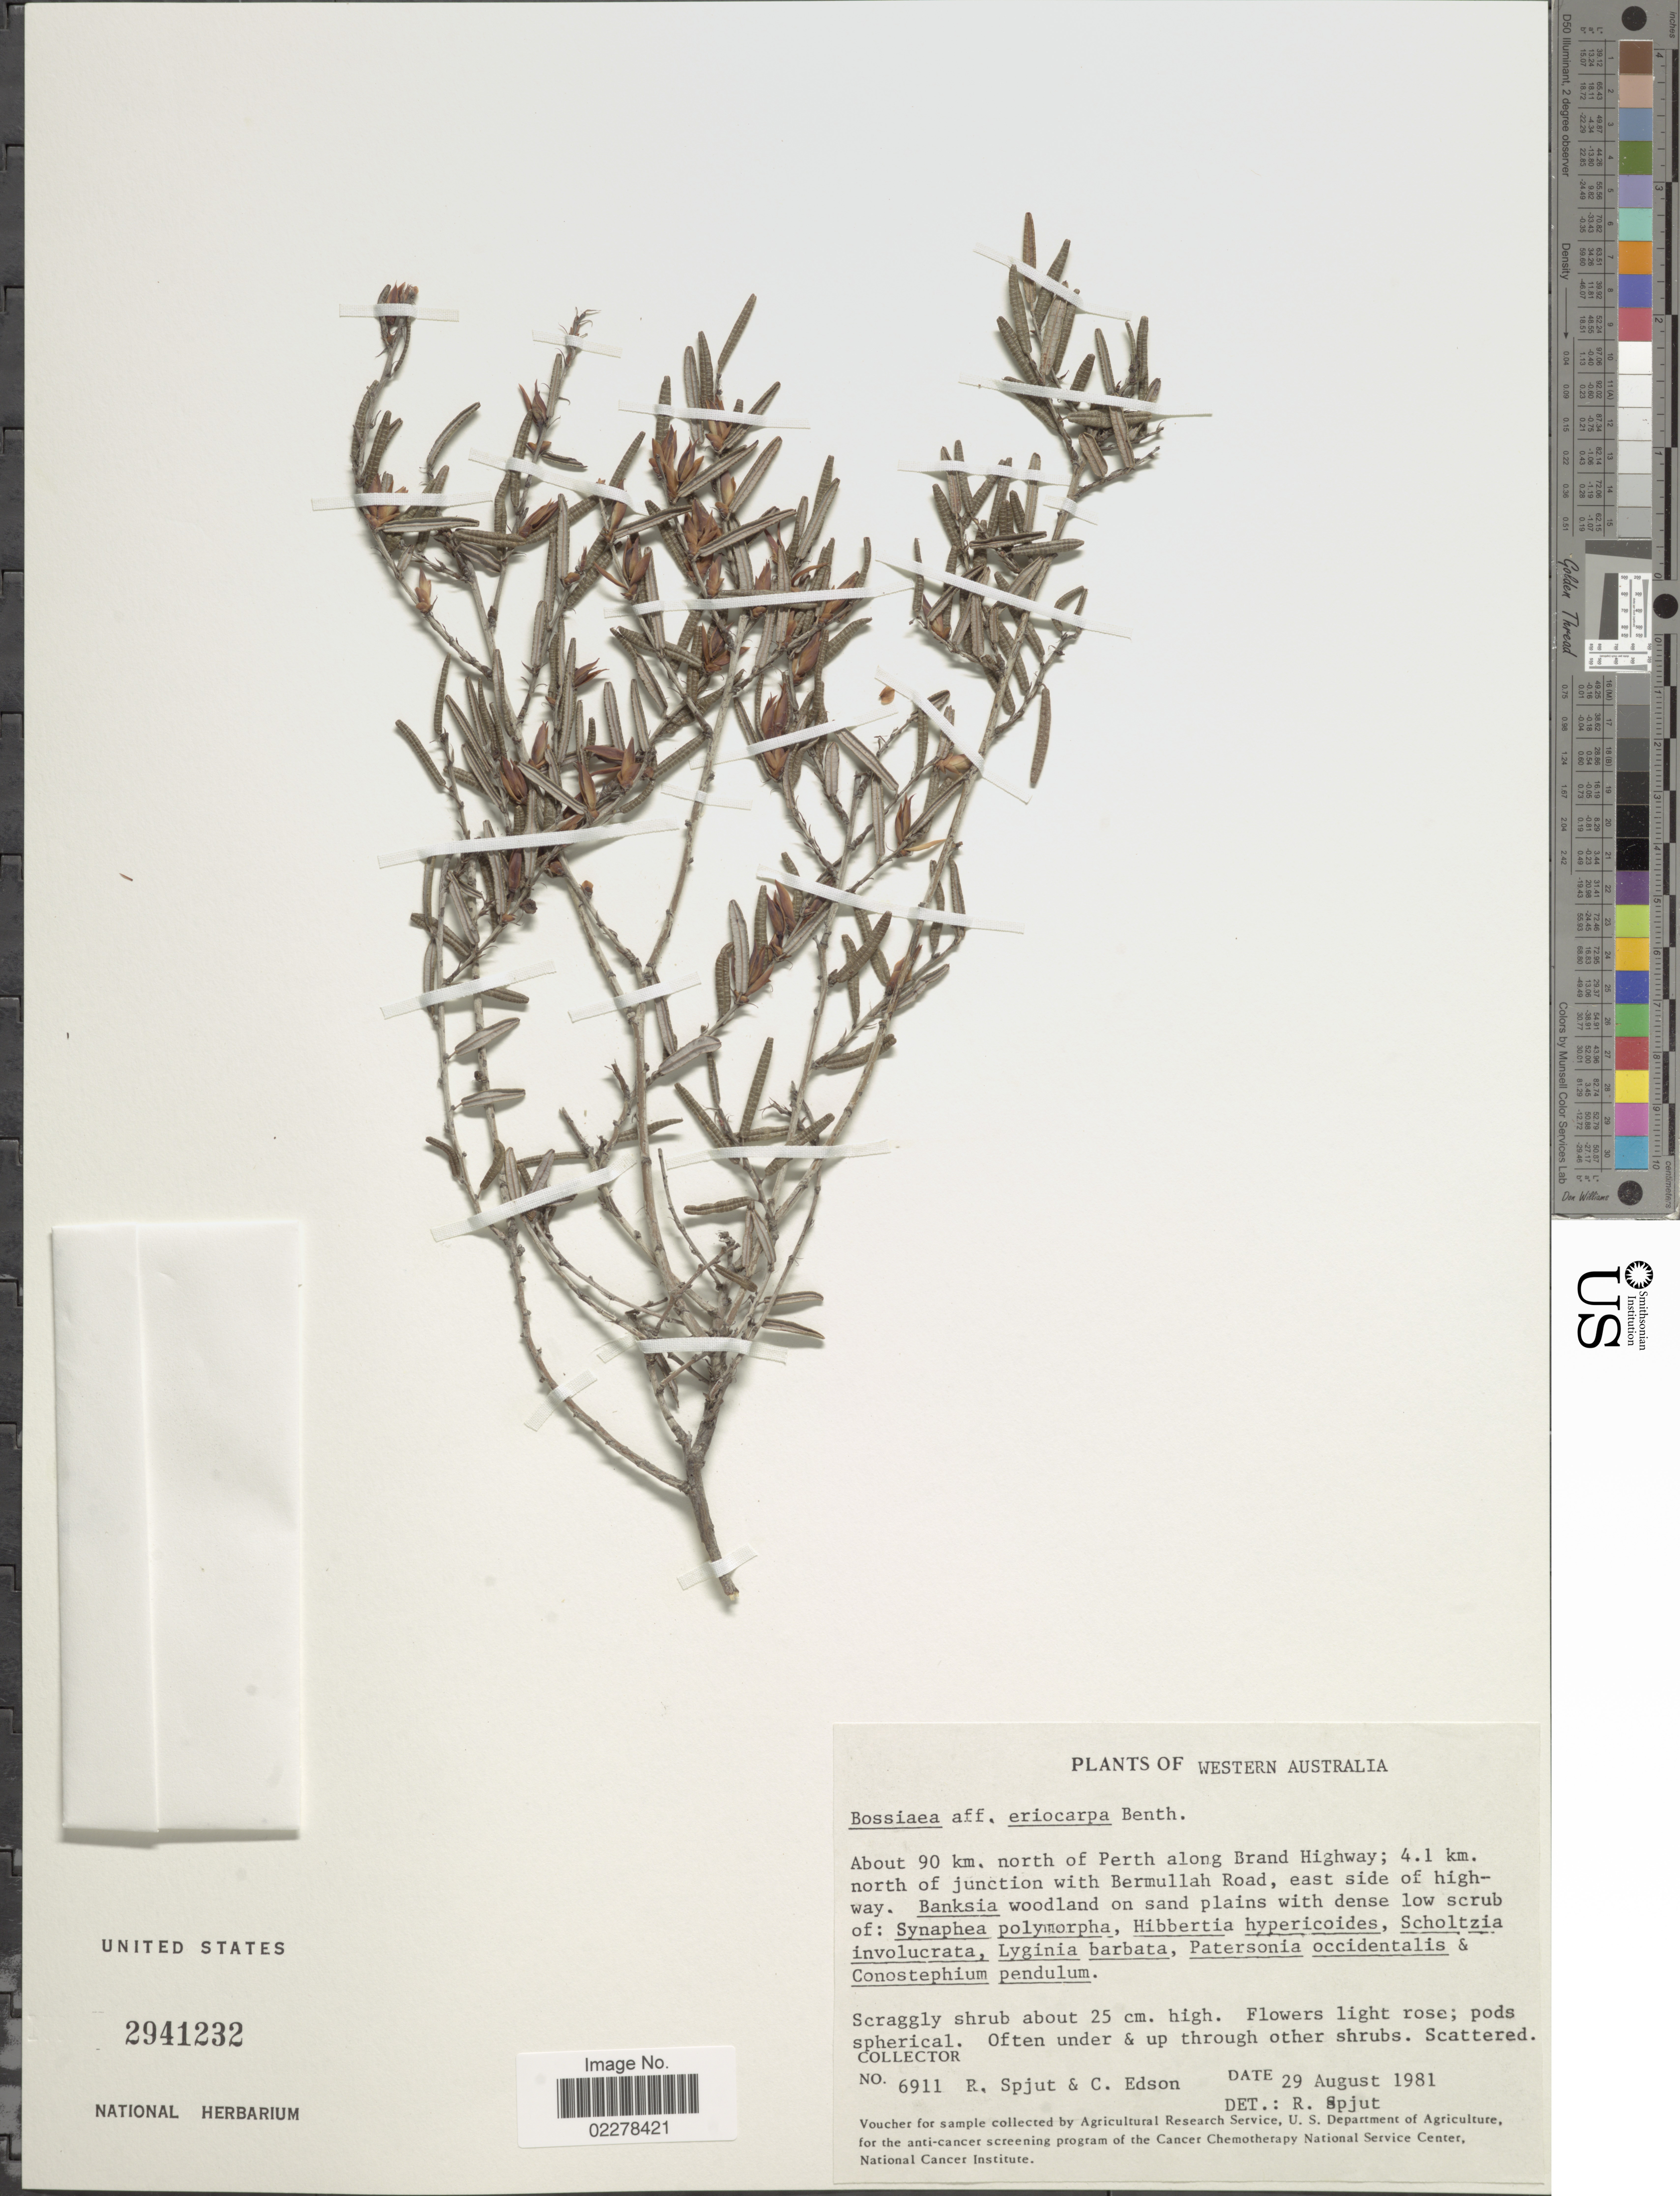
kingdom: Plantae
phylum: Tracheophyta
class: Magnoliopsida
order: Fabales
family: Fabaceae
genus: Bossiaea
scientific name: Bossiaea eriocarpa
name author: Benth.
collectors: R. Spjut & C. Edson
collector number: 6911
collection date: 1981-08-29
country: Australia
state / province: Western Australia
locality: About 90 km. north of Perth along Brand Highway; 4.31 km. north of junction with Bermullah Road, east side of Highway.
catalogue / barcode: US 2941232